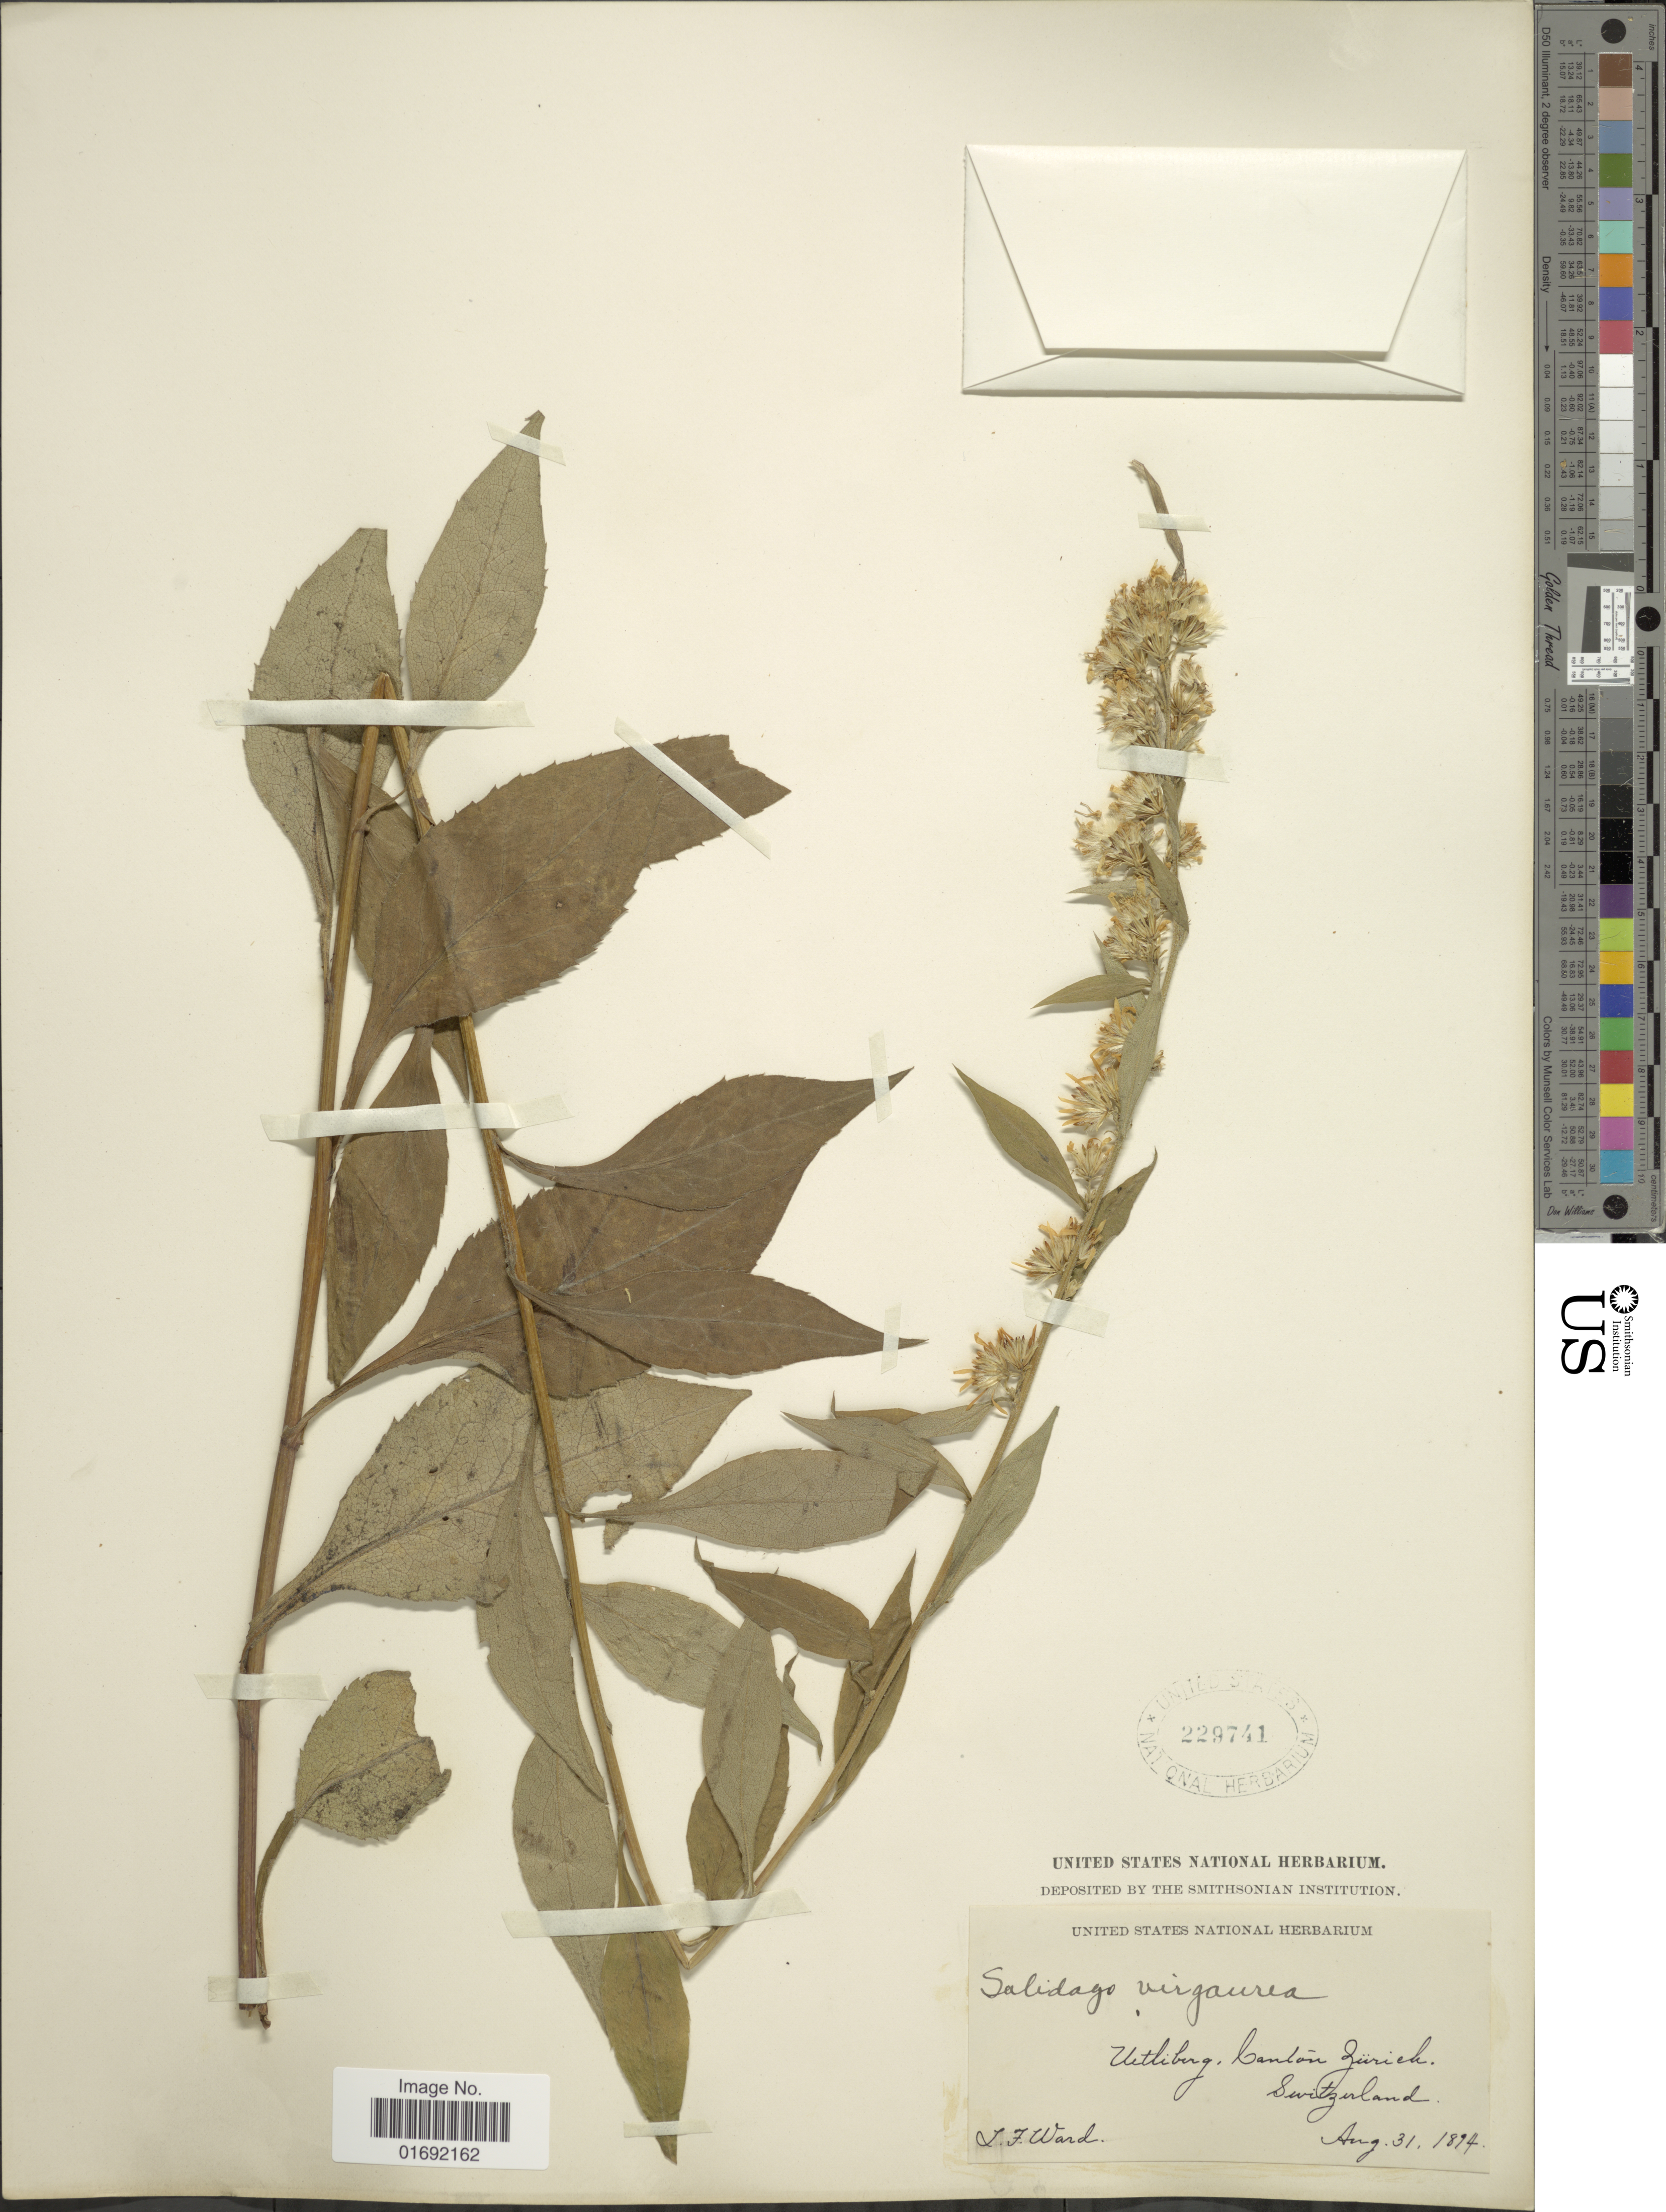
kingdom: Plantae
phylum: Tracheophyta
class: Magnoliopsida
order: Asterales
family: Asteraceae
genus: Solidago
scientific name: Solidago virgaurea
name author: L.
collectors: L. Ward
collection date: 1894-08-31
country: Switzerland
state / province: Zurich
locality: Uetliberg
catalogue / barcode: US 229741